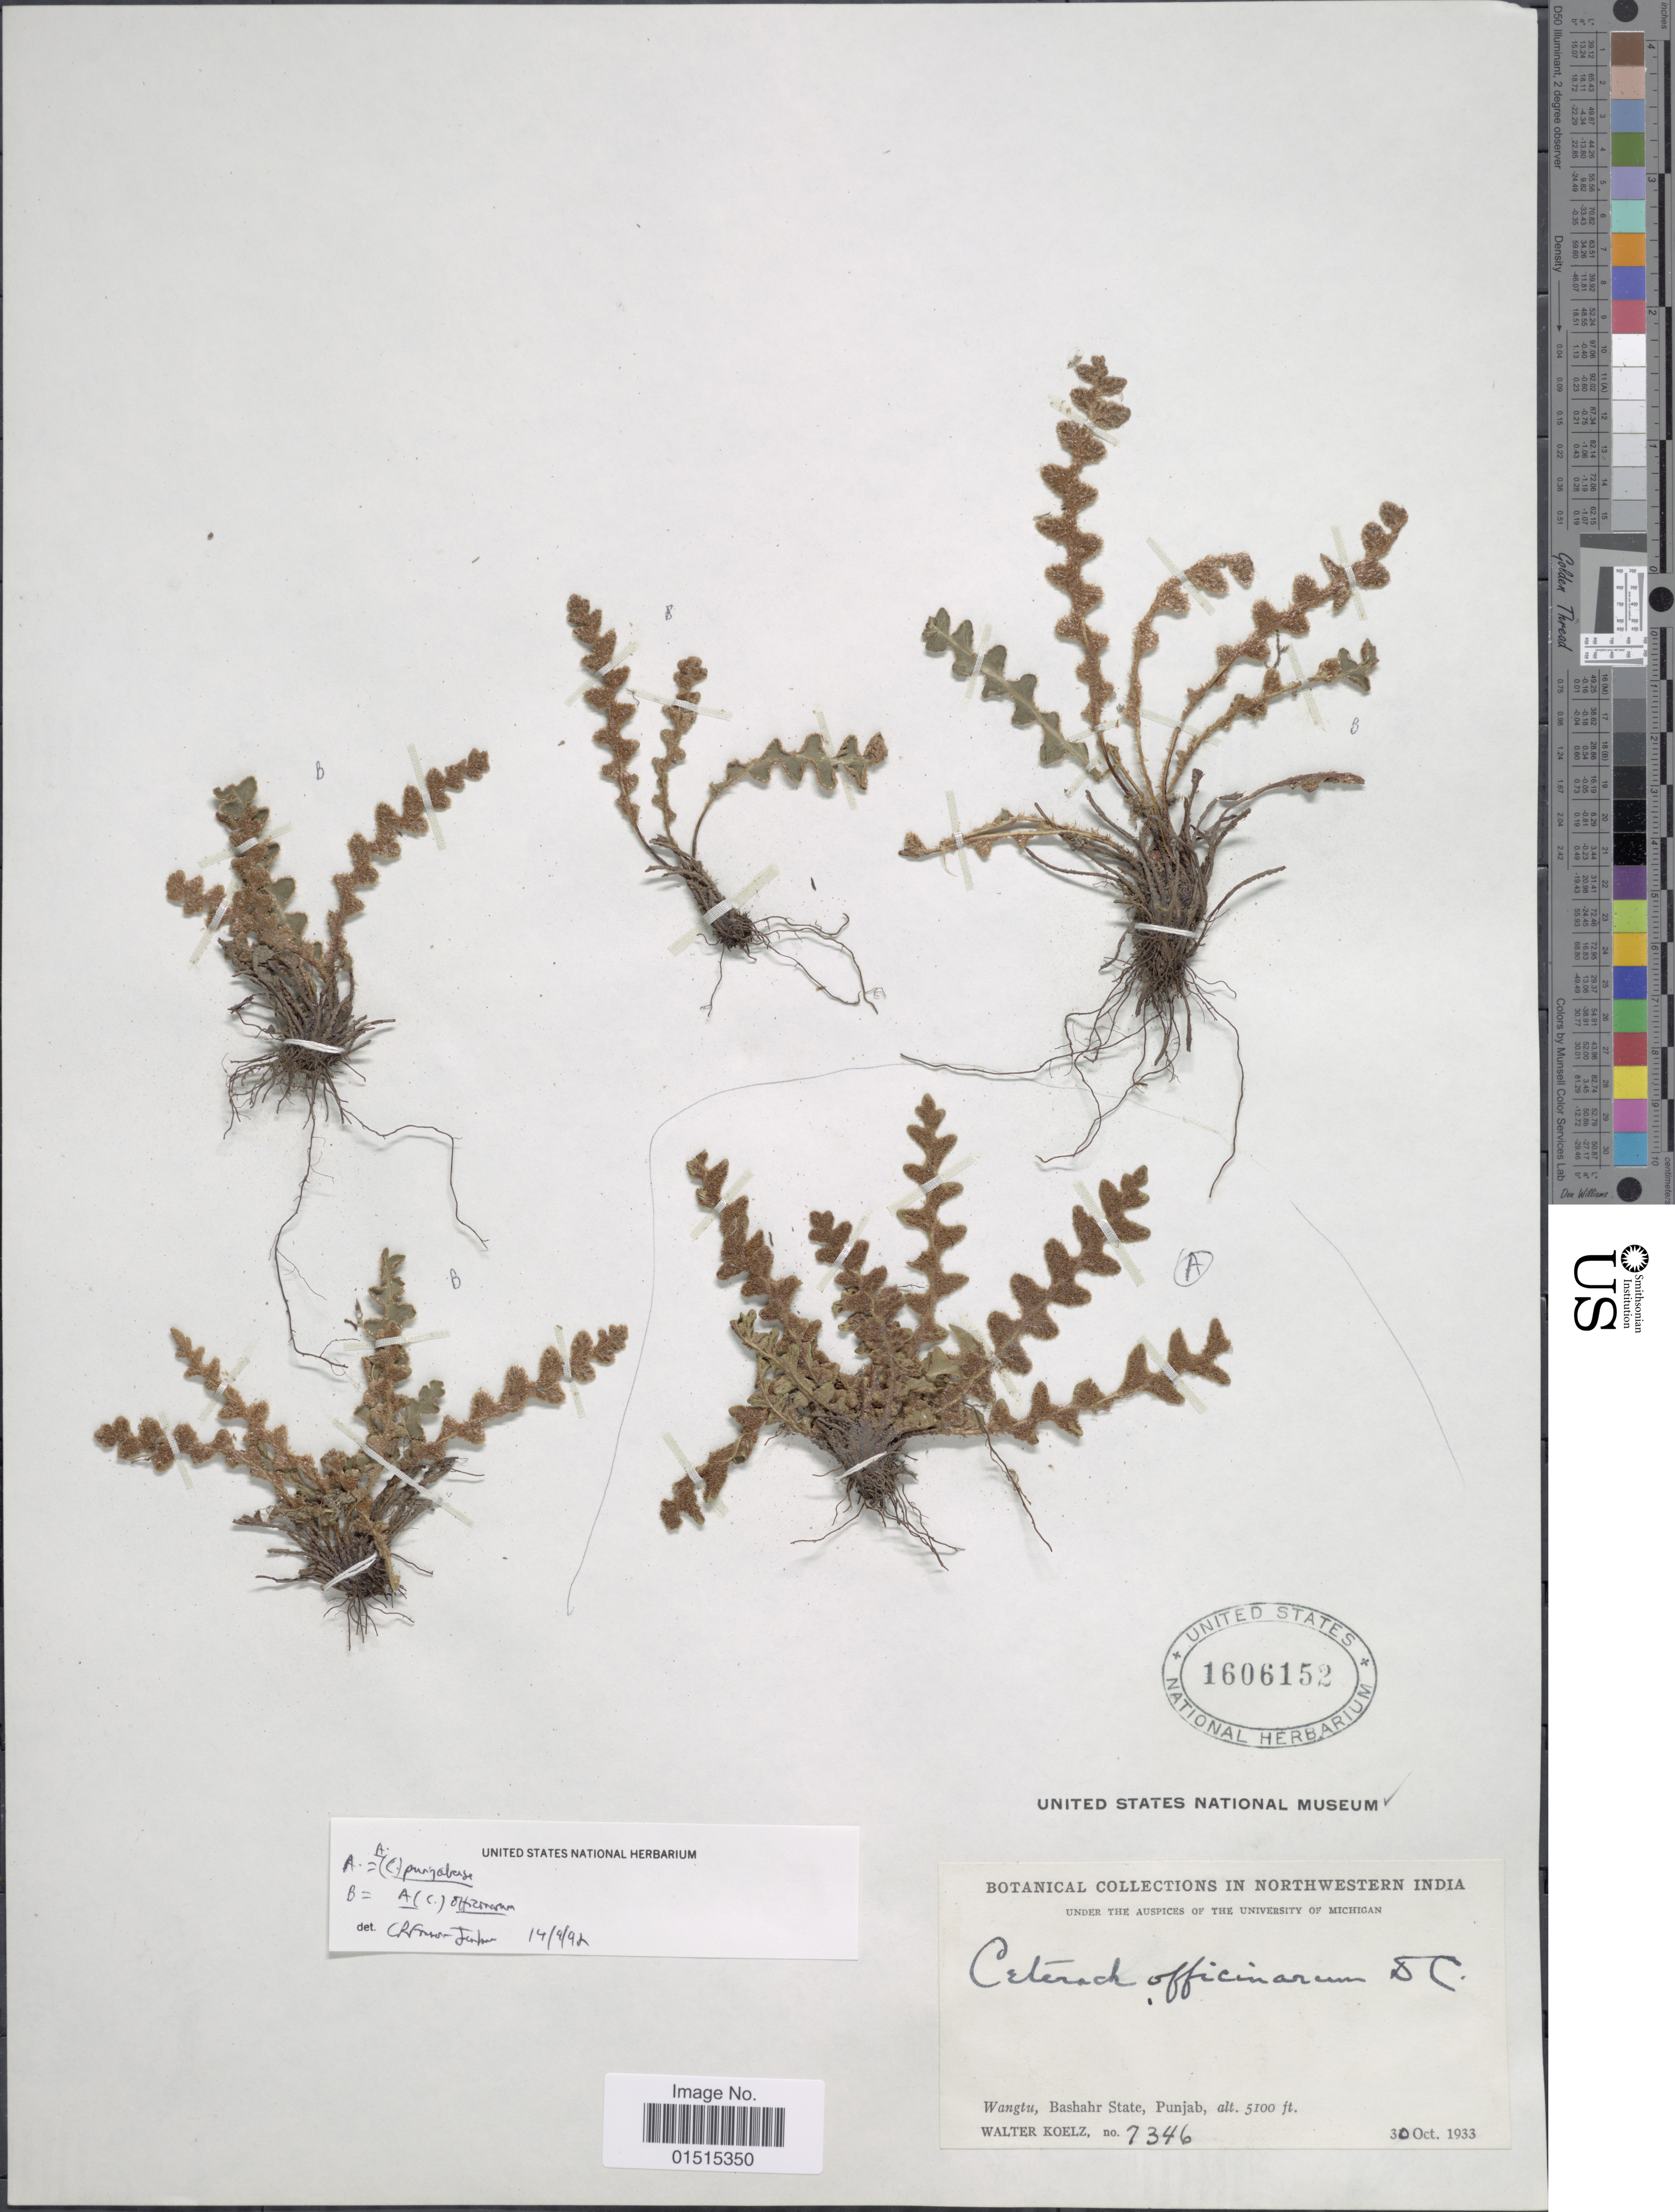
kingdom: Plantae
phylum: Tracheophyta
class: Polypodiopsida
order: Polypodiales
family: Aspleniaceae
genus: Asplenium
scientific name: Asplenium officinarum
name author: DC.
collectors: W. N. Koelz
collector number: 7346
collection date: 1933-10-30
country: India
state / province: Punjab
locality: Northwestern India, Wangtu, Bashahr State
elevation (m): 1554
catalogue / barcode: US 1606152